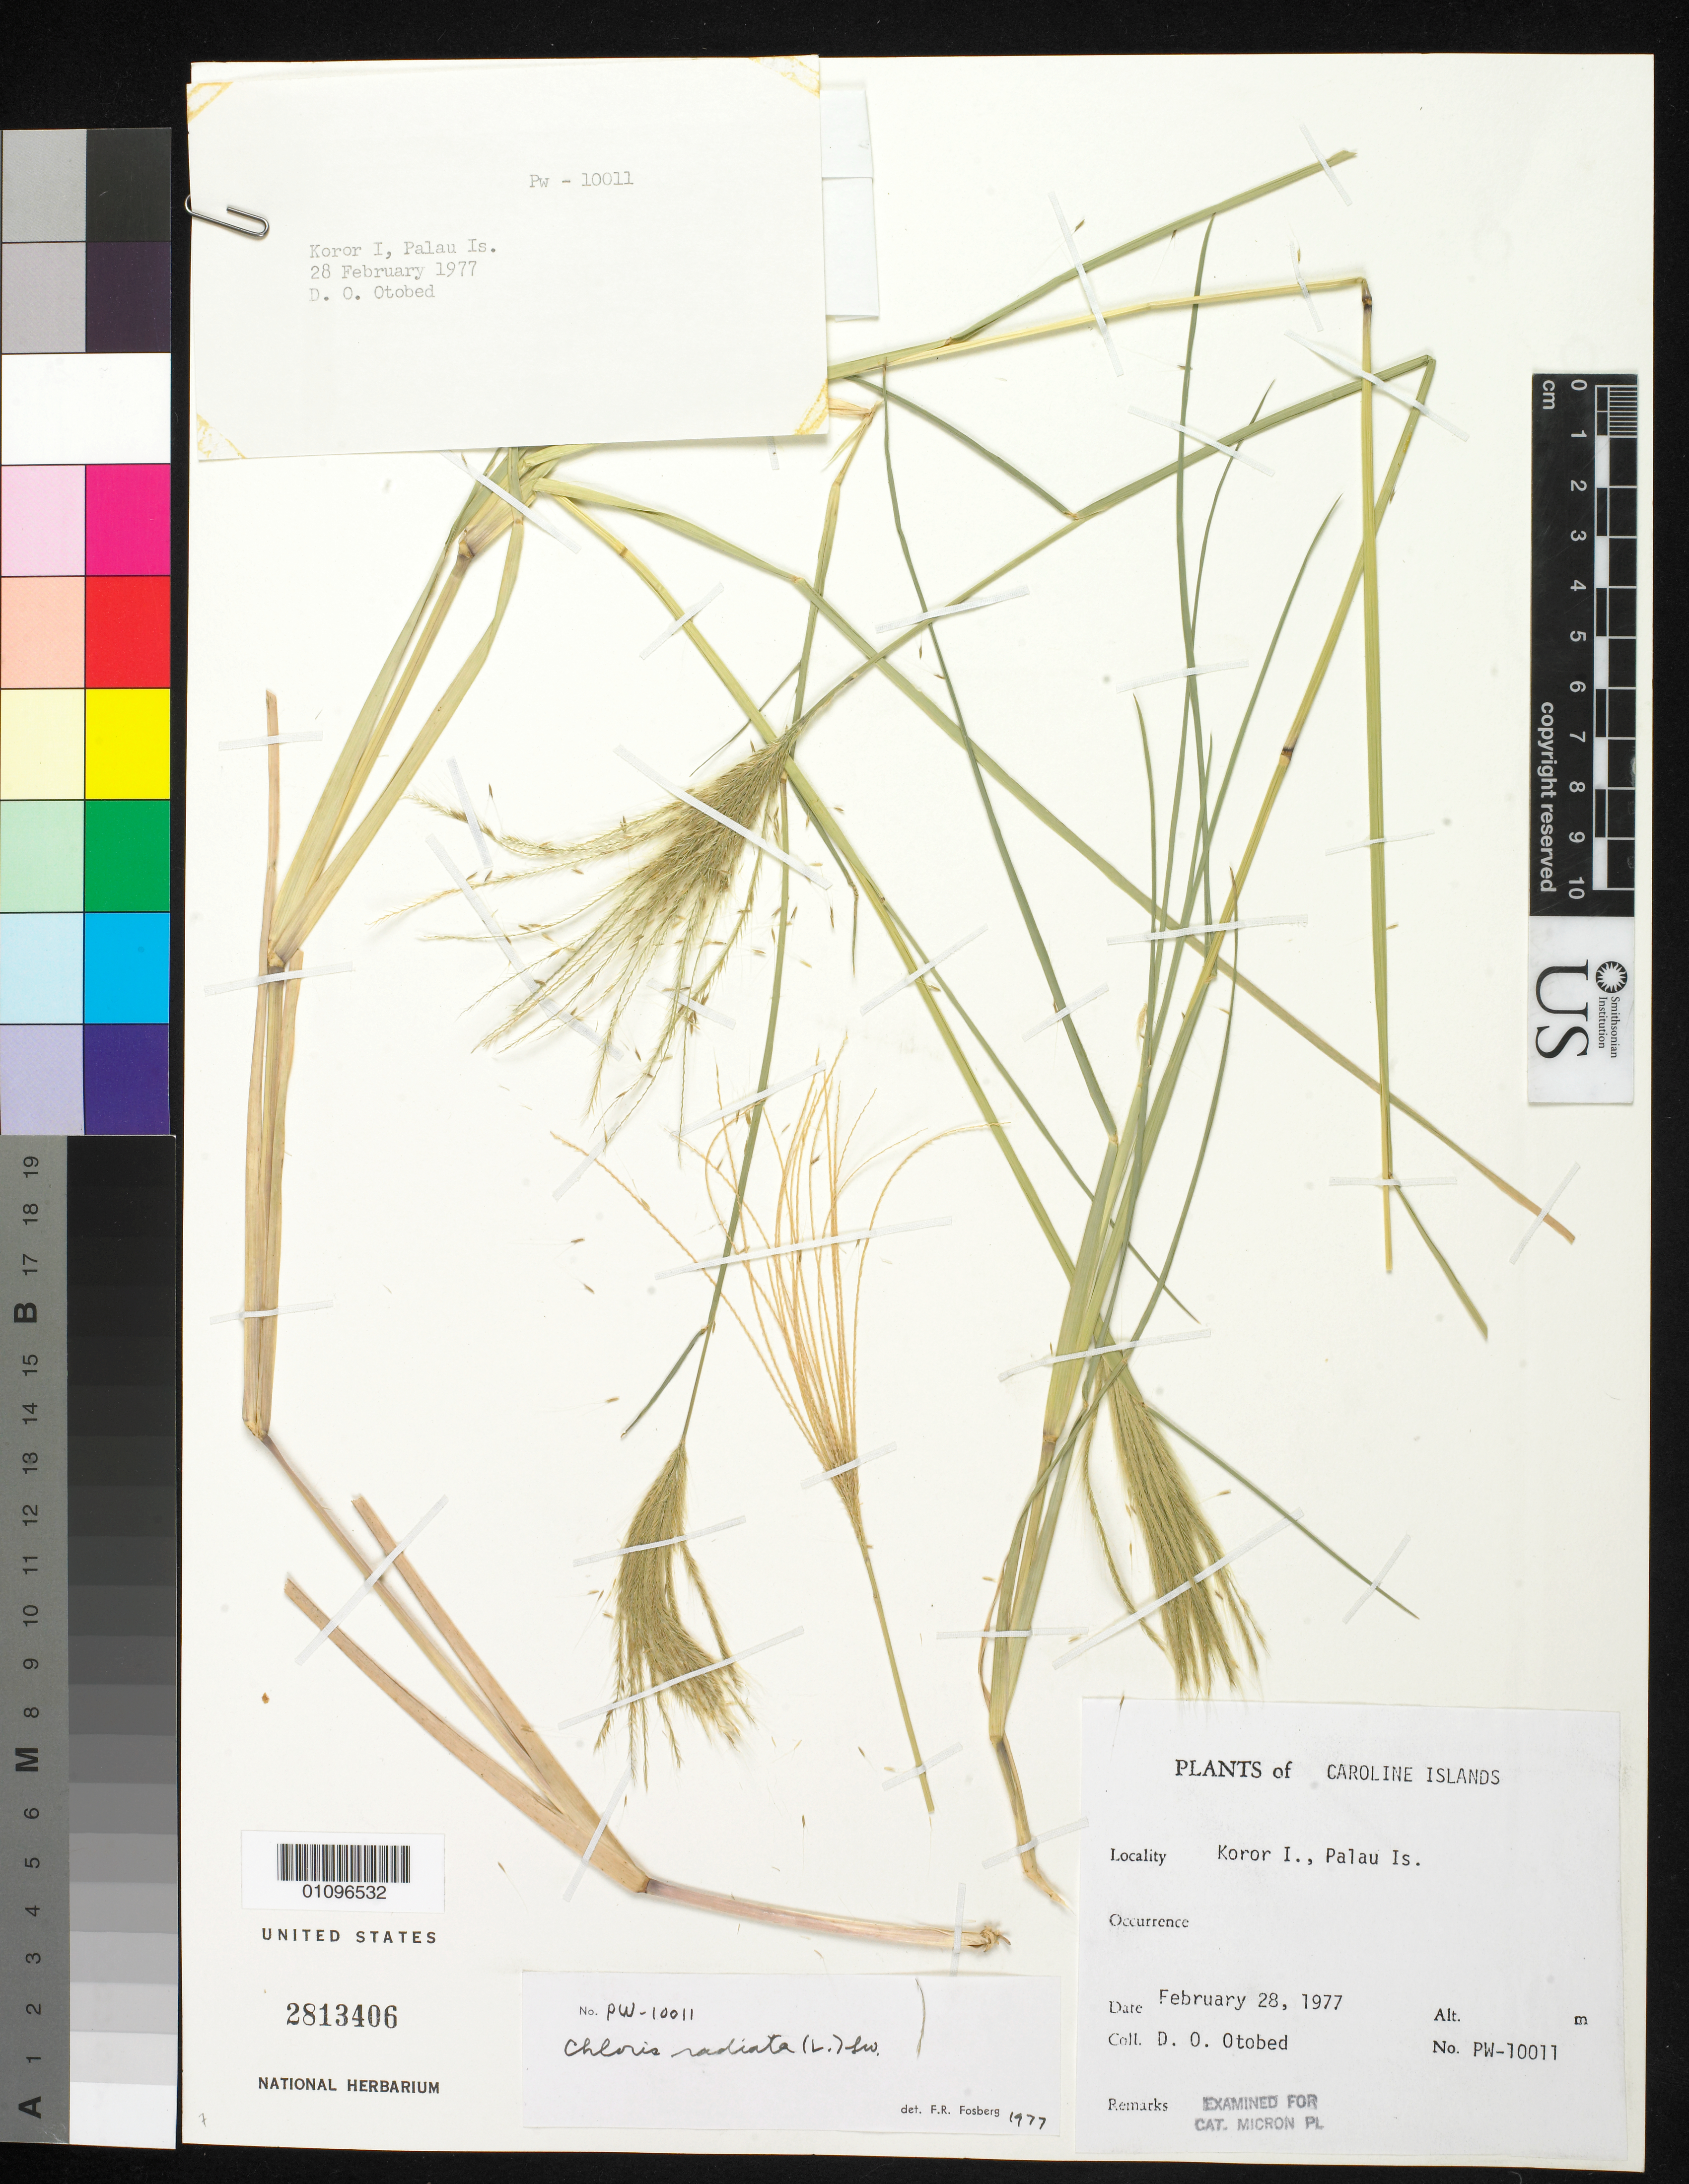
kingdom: Plantae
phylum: Tracheophyta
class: Liliopsida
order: Poales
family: Poaceae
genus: Chloris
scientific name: Chloris radiata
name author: (L.) Sw.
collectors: D. O. Otobed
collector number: PW-10011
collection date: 1977-02-28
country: Palau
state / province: Koror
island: Oreor (Koror)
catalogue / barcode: US 2813406